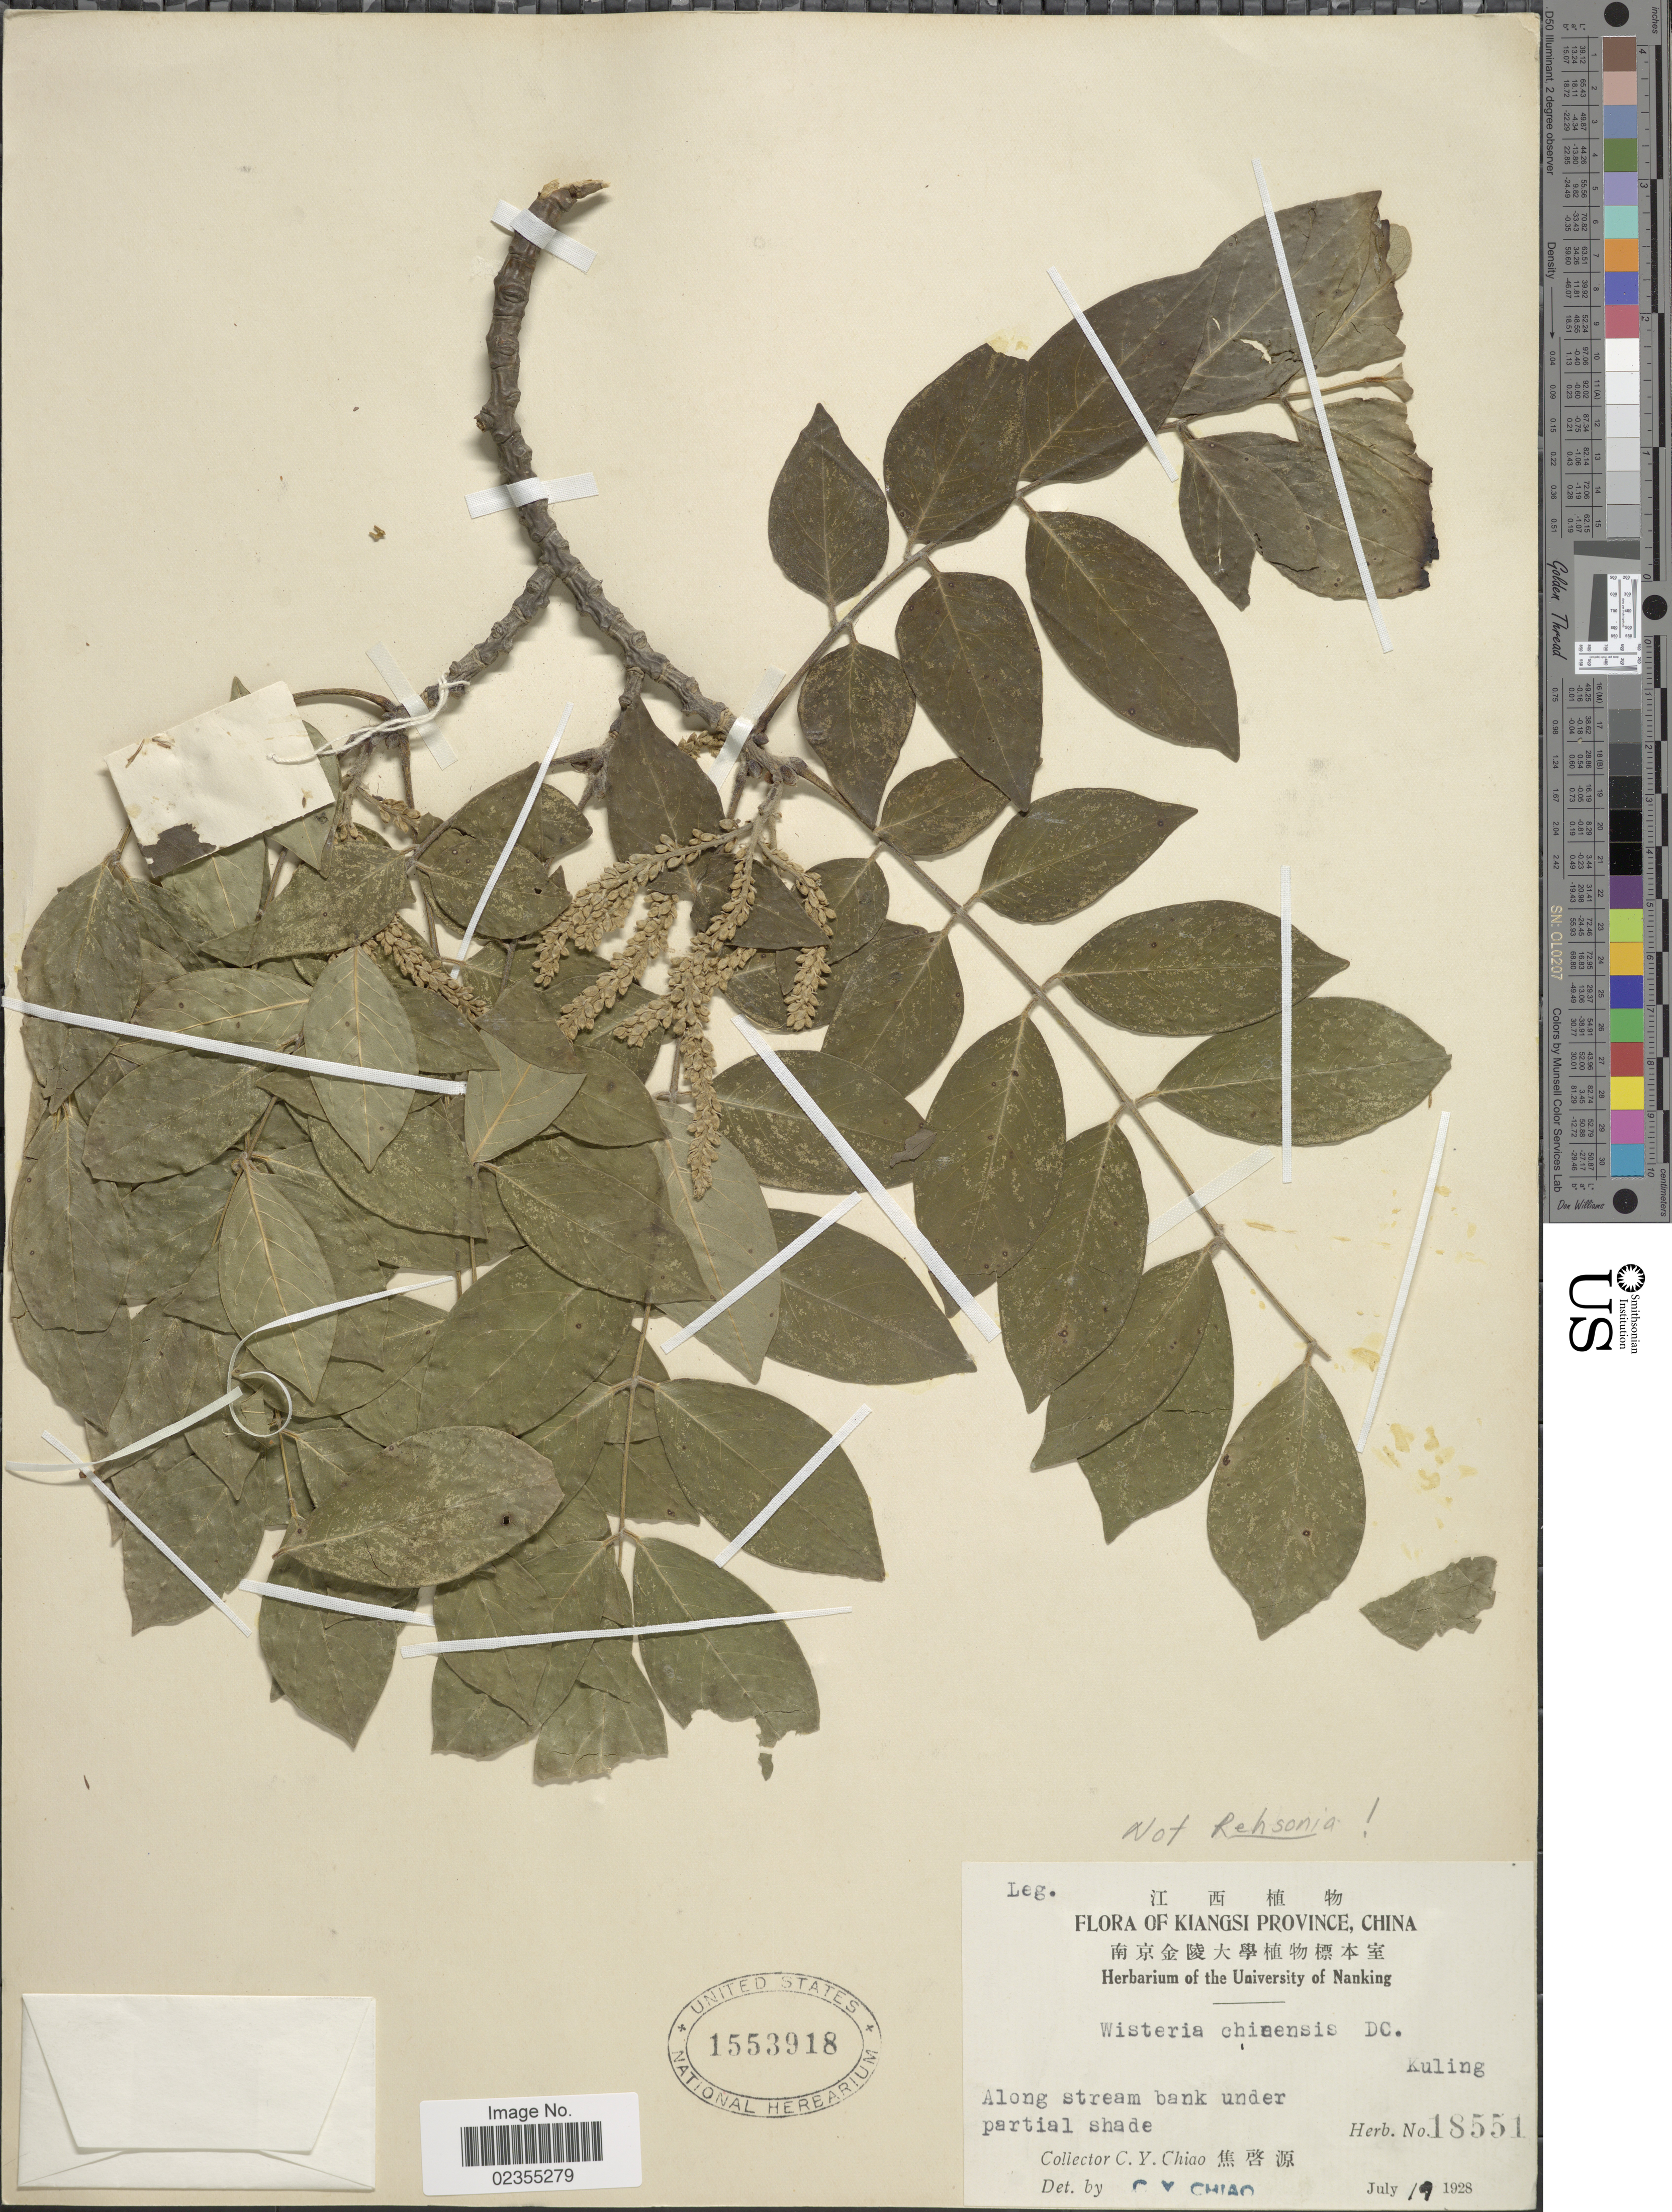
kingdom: Plantae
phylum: Tracheophyta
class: Magnoliopsida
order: Fabales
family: Fabaceae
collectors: C. Y. Chiao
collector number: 18551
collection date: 1928-07-19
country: China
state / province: Jiangxi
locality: Kiangsi Province, China. Along stream bank under partial shade. Kuling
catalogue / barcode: US 1553918